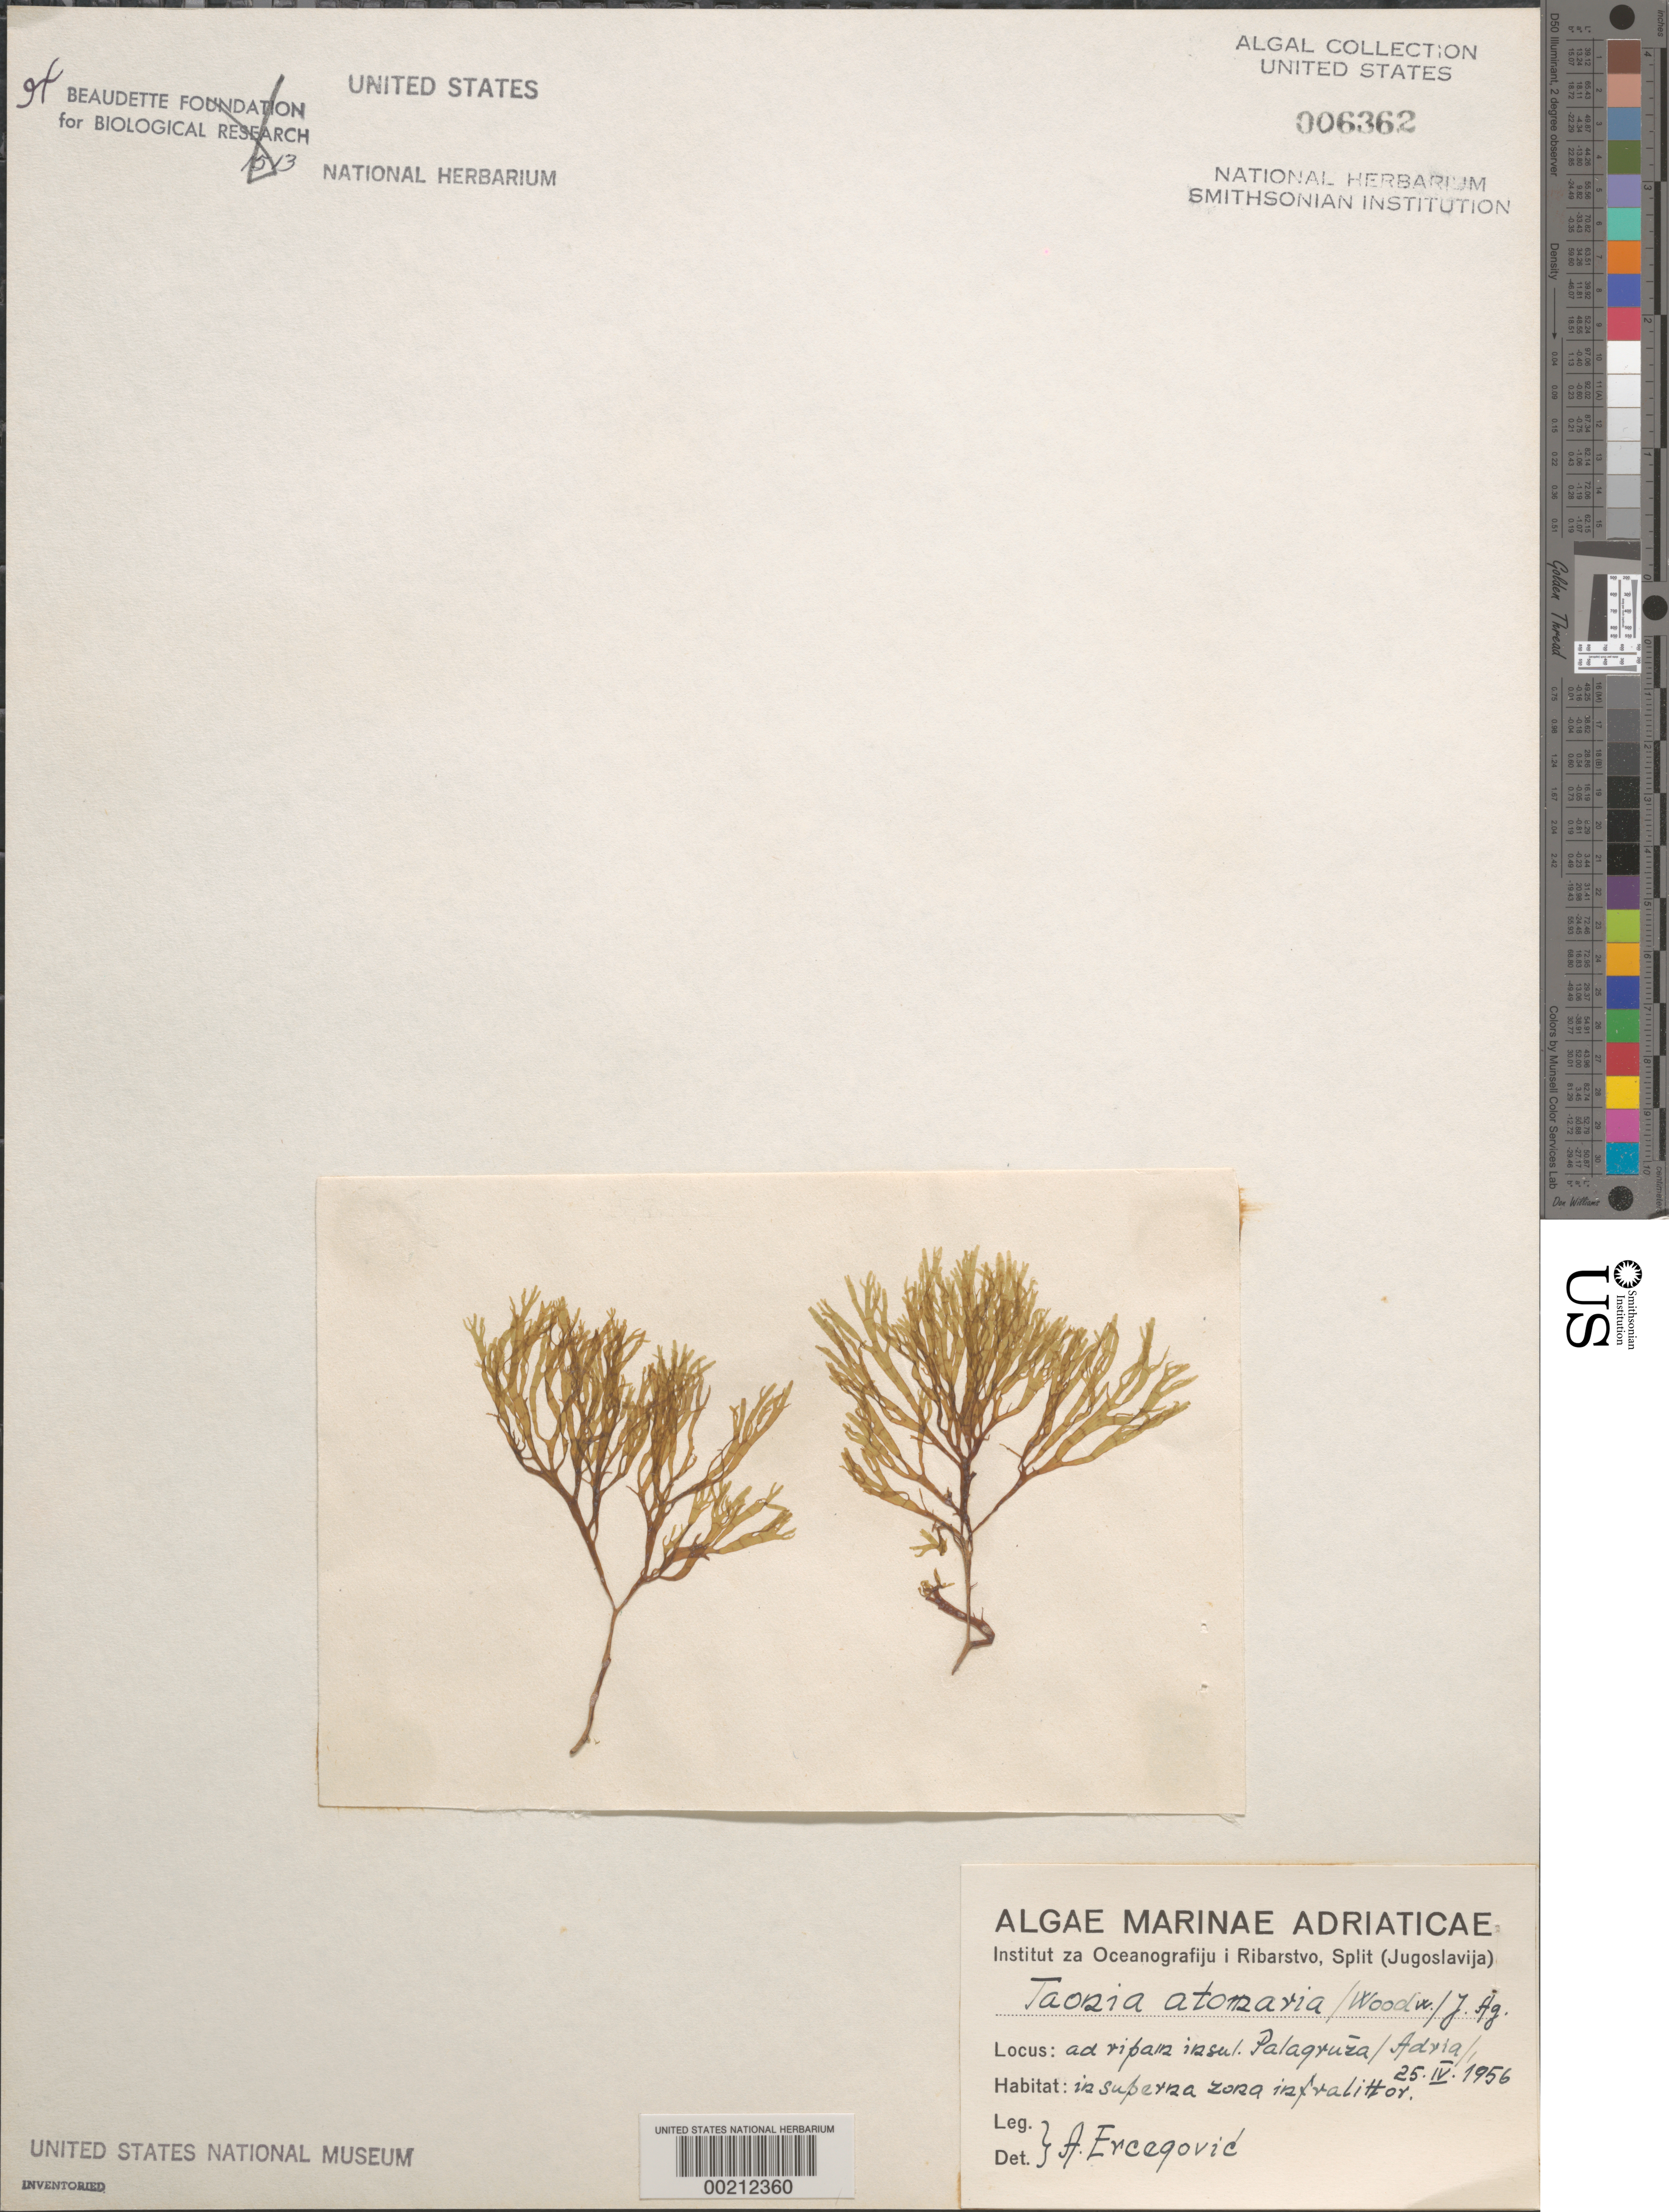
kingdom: Chromista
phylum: Ochrophyta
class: Phaeophyceae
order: Dictyotales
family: Dictyotaceae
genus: Taonia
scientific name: Taonia atomaria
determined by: Ercegovic, A.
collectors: A. Ercegovic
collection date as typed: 25 Apr 1956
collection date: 1956-04-25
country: Croatia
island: Palagruza Islands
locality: Adriatic Sea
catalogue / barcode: US 6362